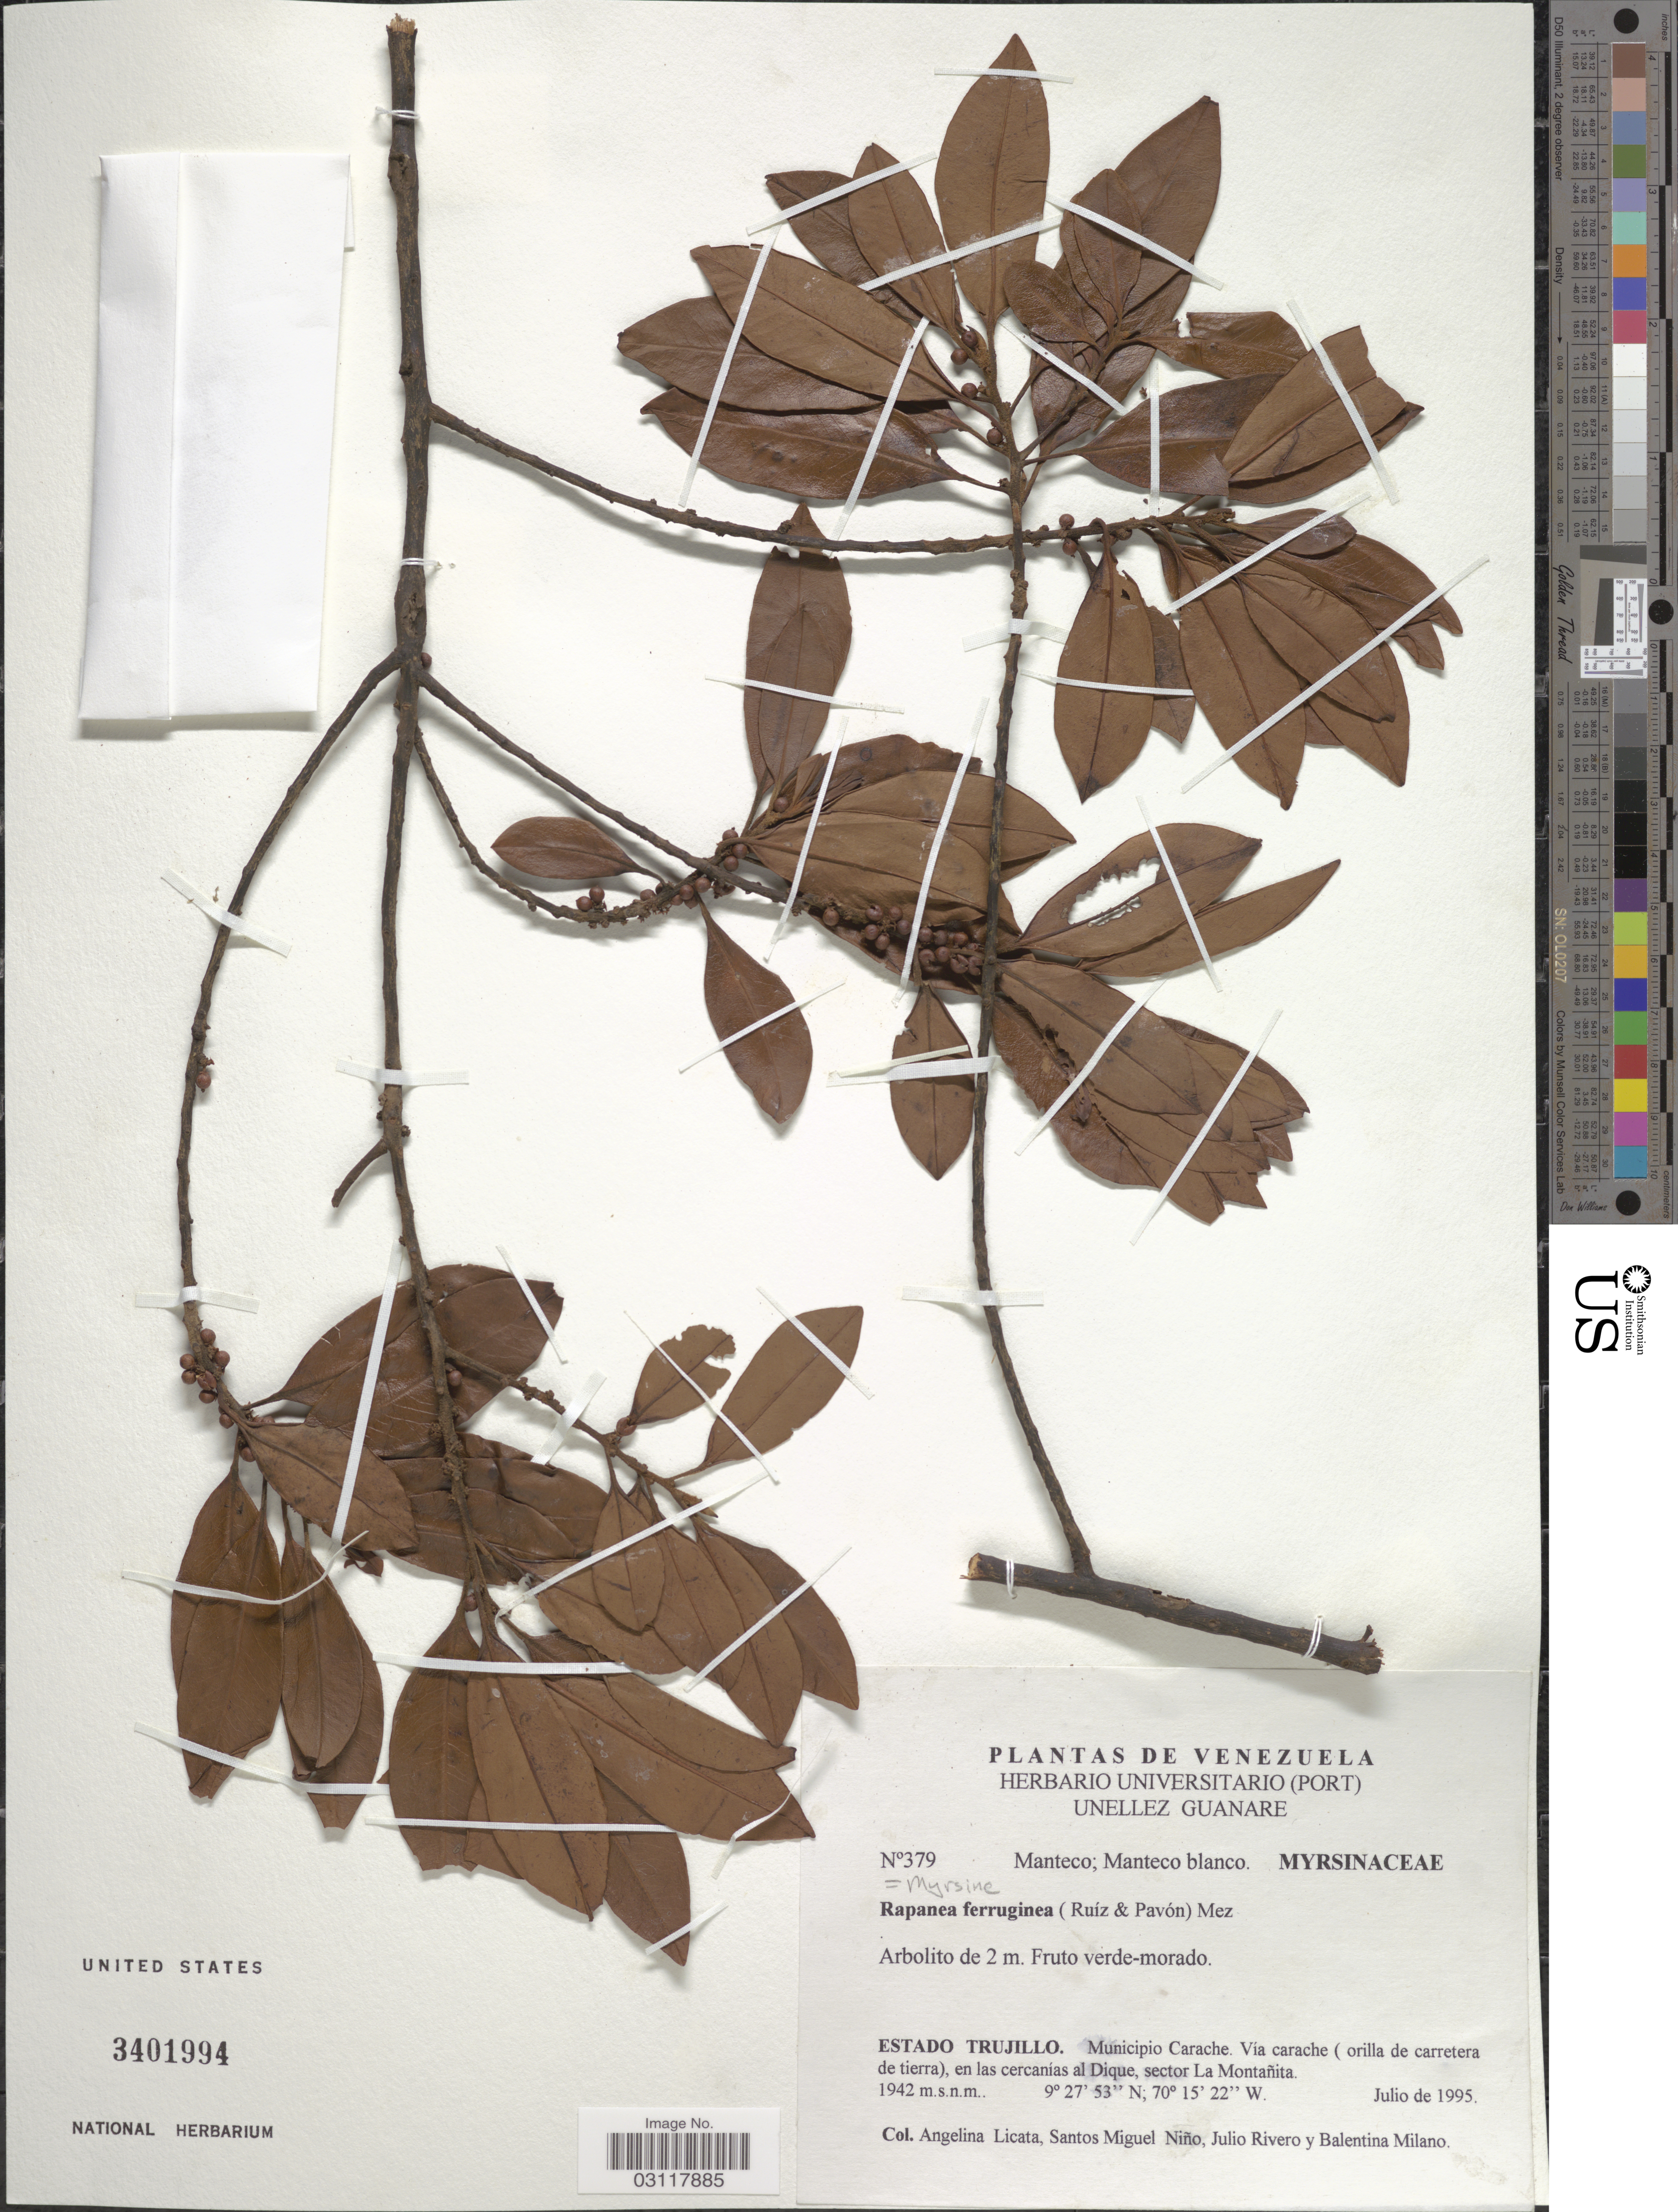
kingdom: Plantae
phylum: Tracheophyta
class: Magnoliopsida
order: Ericales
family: Primulaceae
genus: Rapanea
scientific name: Rapanea ferruginea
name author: (Ruiz & Pav.) Mez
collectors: A. Licata, S. M. Niño, J. Rivero & B. Milano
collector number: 379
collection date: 1995-07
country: Venezuela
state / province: Trujillo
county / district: Carache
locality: Vía carache (orilla de carretera de tierra), en las cercanías al Dique, sector La Montañita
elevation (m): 1942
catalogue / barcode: US 3401994